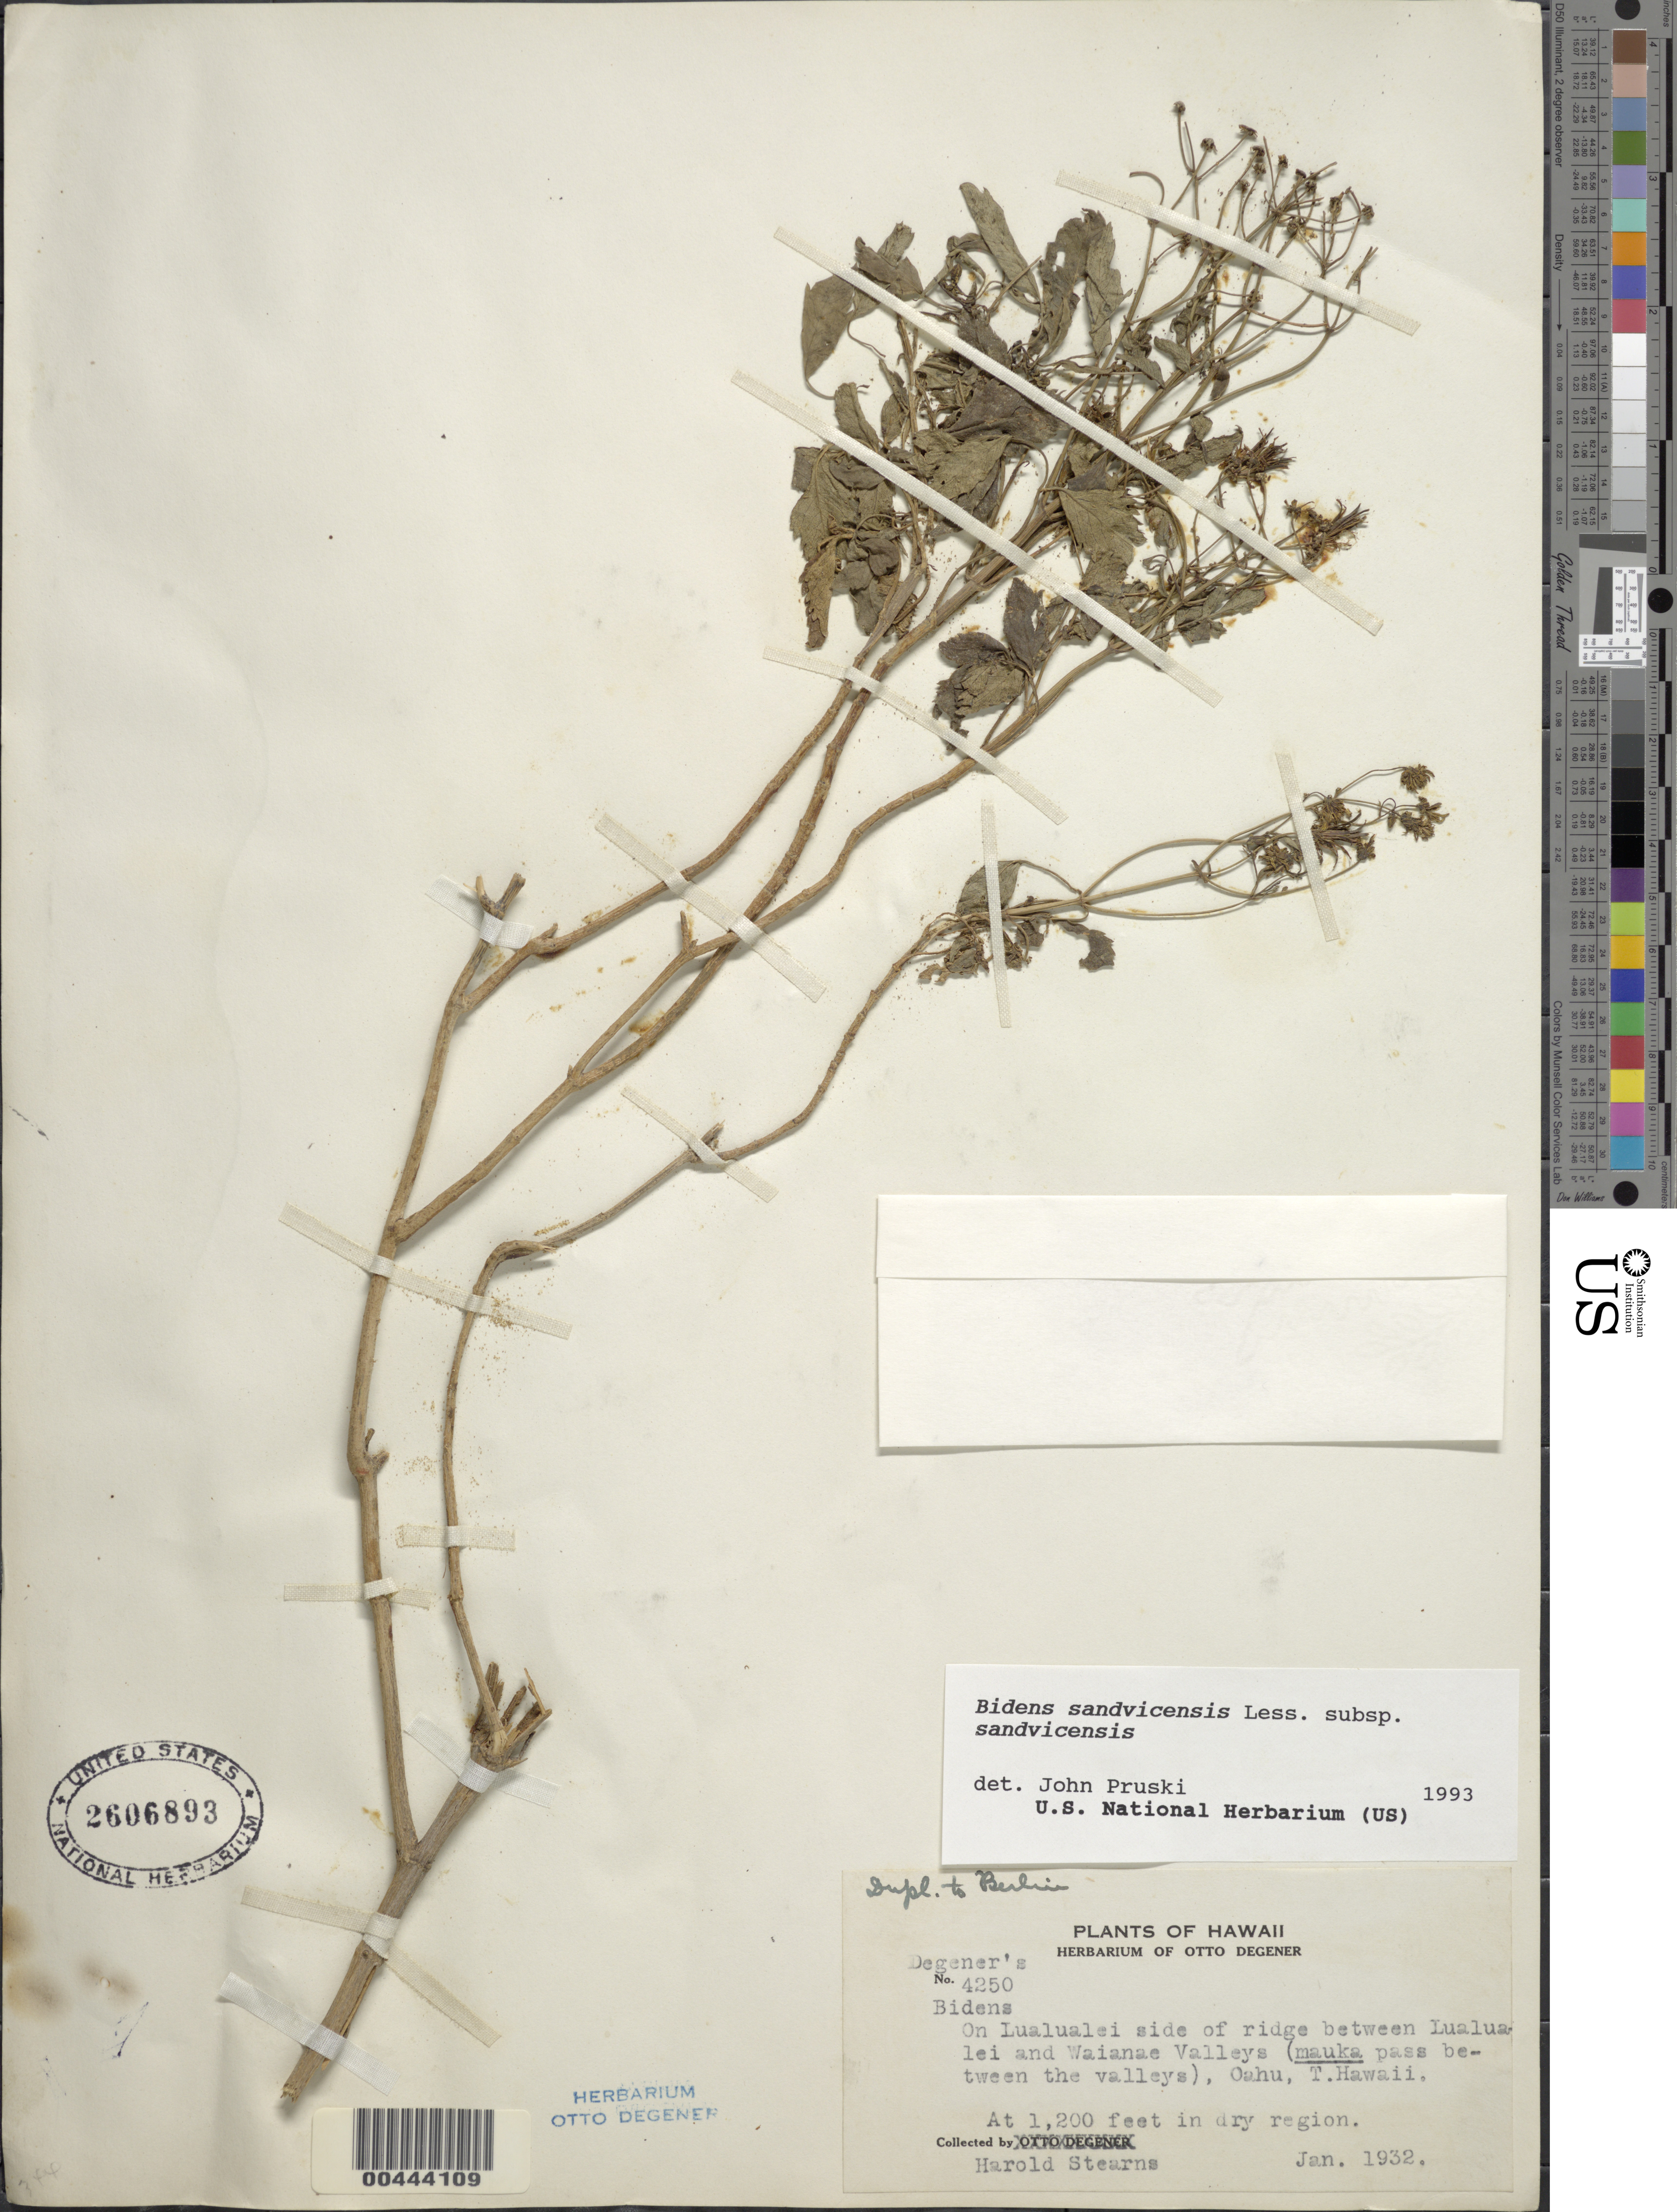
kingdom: Plantae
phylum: Tracheophyta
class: Magnoliopsida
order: Asterales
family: Asteraceae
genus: Bidens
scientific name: Bidens sandvicensis subsp. sandvicensis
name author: Less.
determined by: Pruski, J. F.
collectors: H. Stearns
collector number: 4250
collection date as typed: Jan 1932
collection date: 1932-01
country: United States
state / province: Hawaii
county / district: Honolulu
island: Oahu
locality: On Lualualei side of ridge between Lualualei and Waianae Valleys (mauka pass between the valleys)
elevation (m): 366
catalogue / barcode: US 2606893